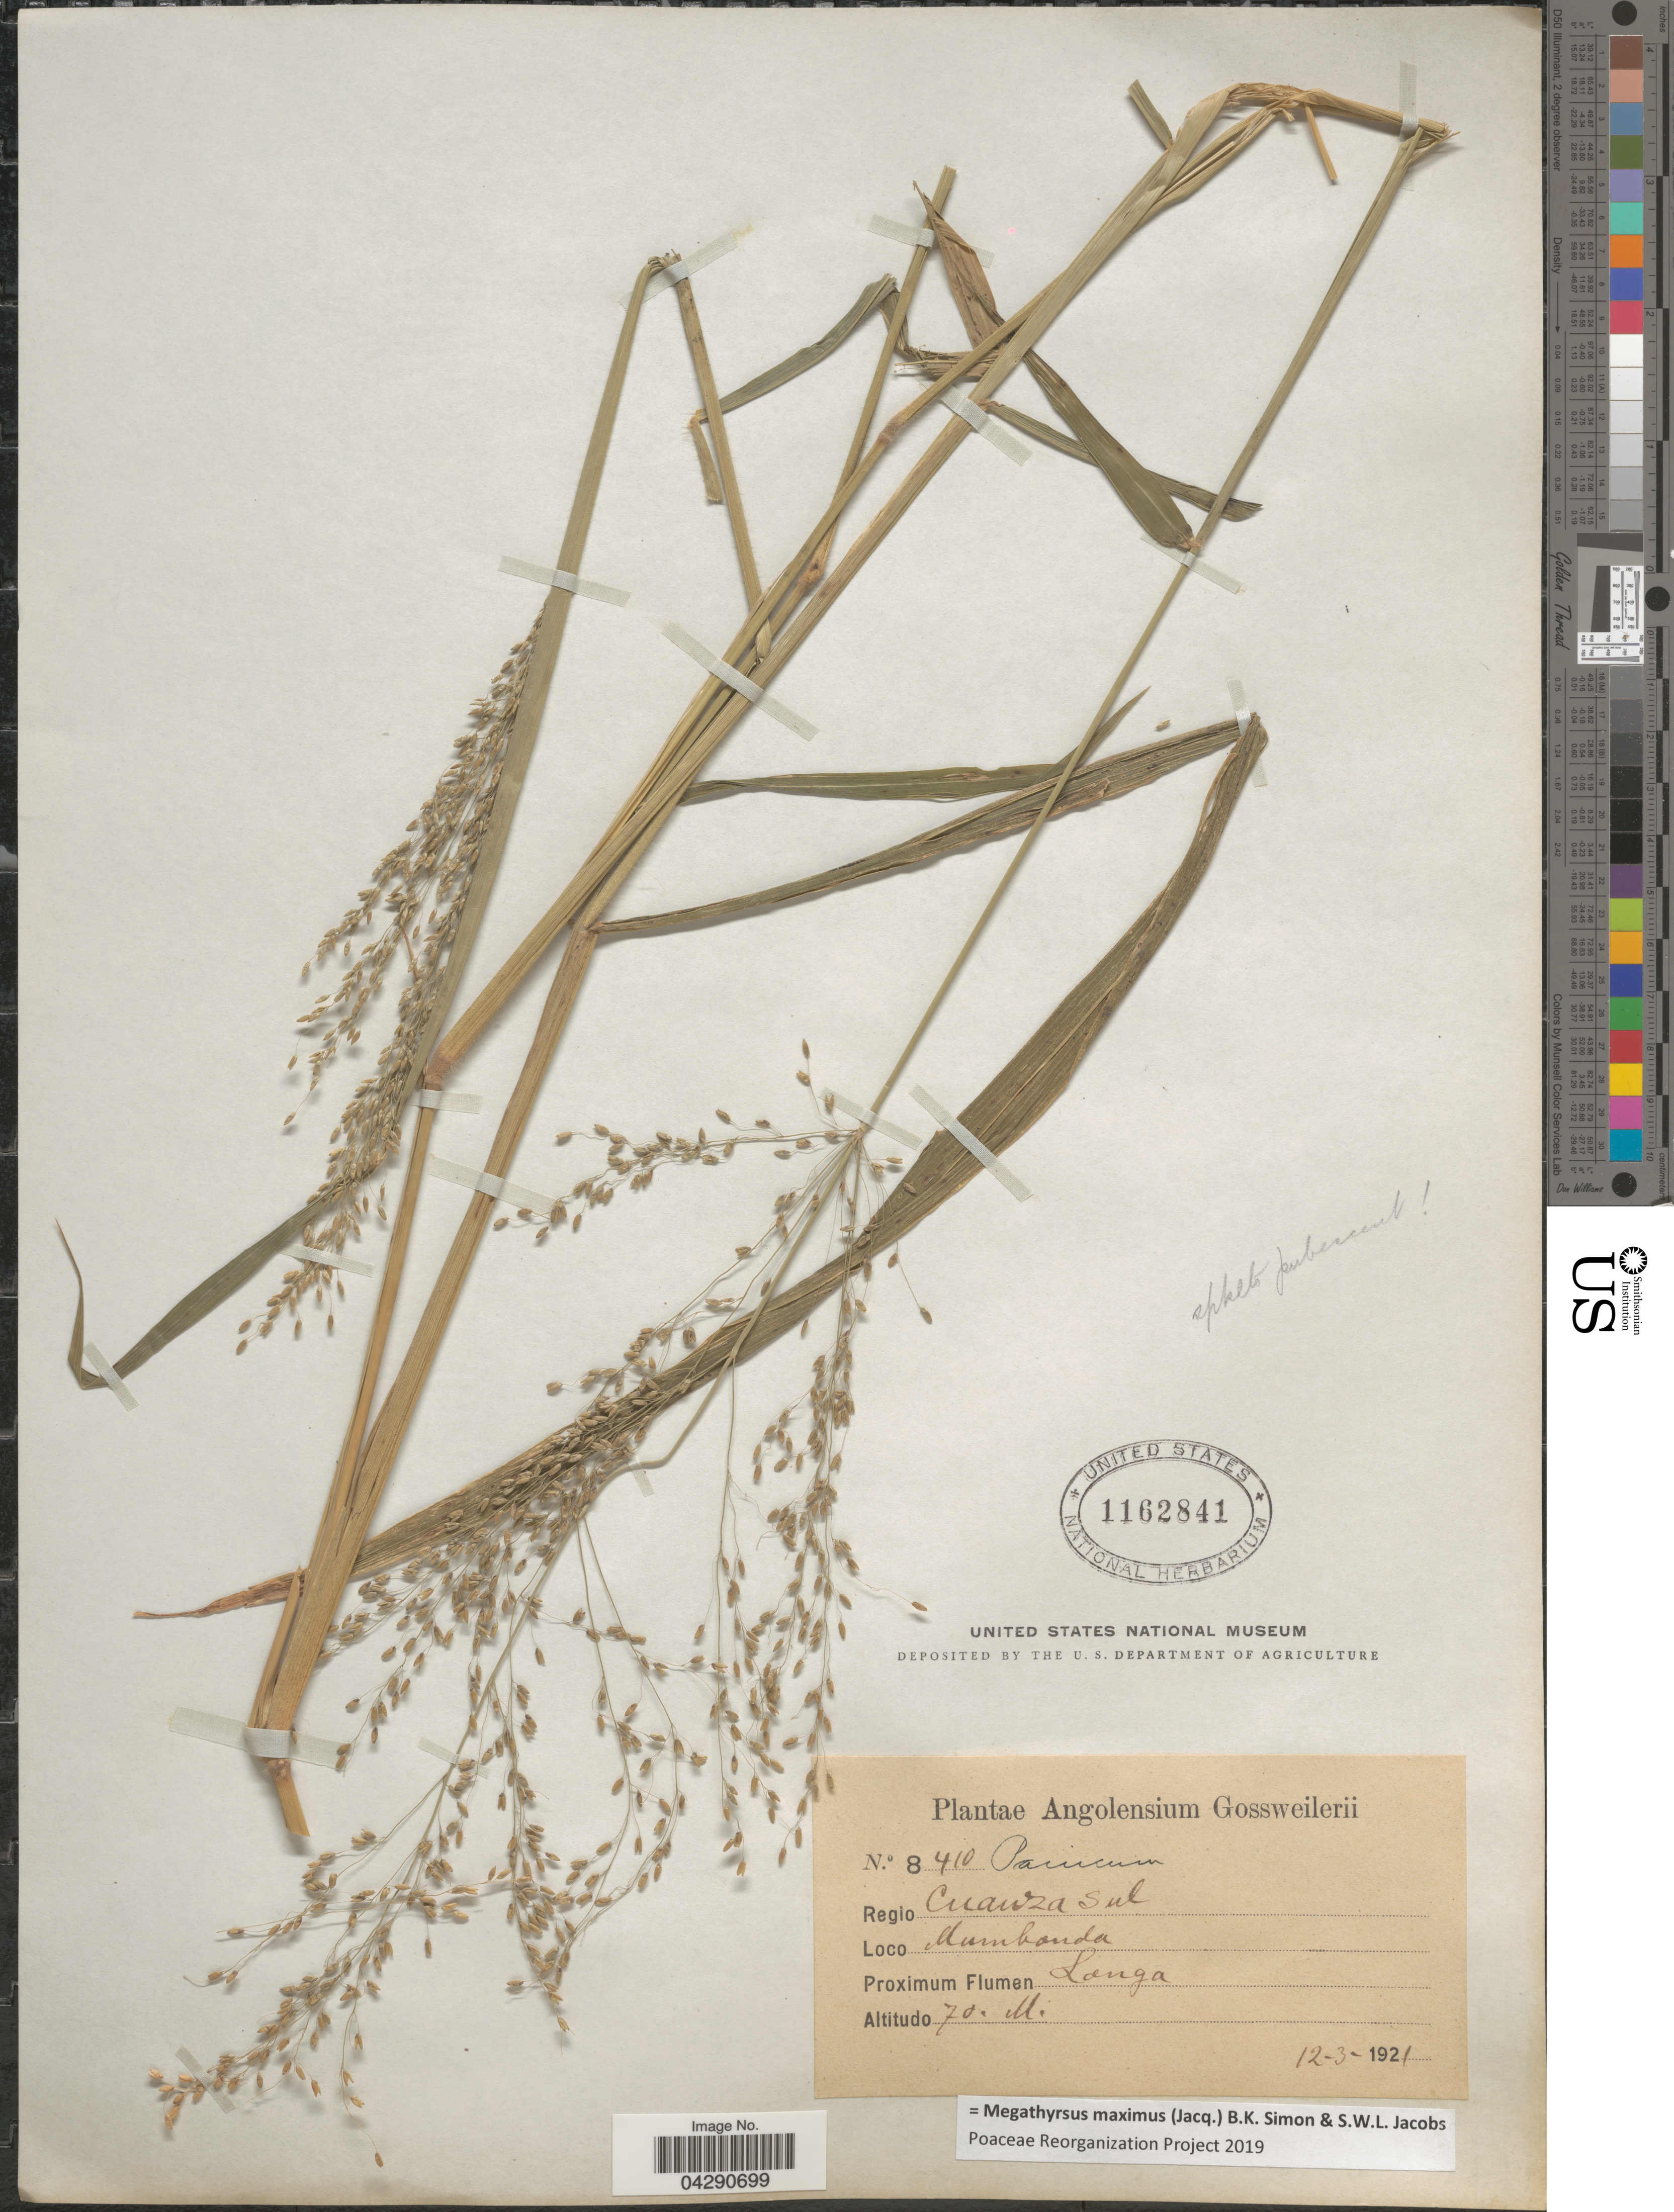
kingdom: Plantae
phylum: Tracheophyta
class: Liliopsida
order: Poales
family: Poaceae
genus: Megathyrsus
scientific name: Megathyrsus maximus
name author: (Jacq.) B.K. Simon & S.W.L. Jacobs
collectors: -. Gossweiler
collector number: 8410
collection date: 1921-03-12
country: Angola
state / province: Cuanza Sul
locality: Angolensium. Regio Cuanza Sul. Loco Mumbanda. Proximum Flumen Langa.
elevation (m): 70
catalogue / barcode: US 1162841